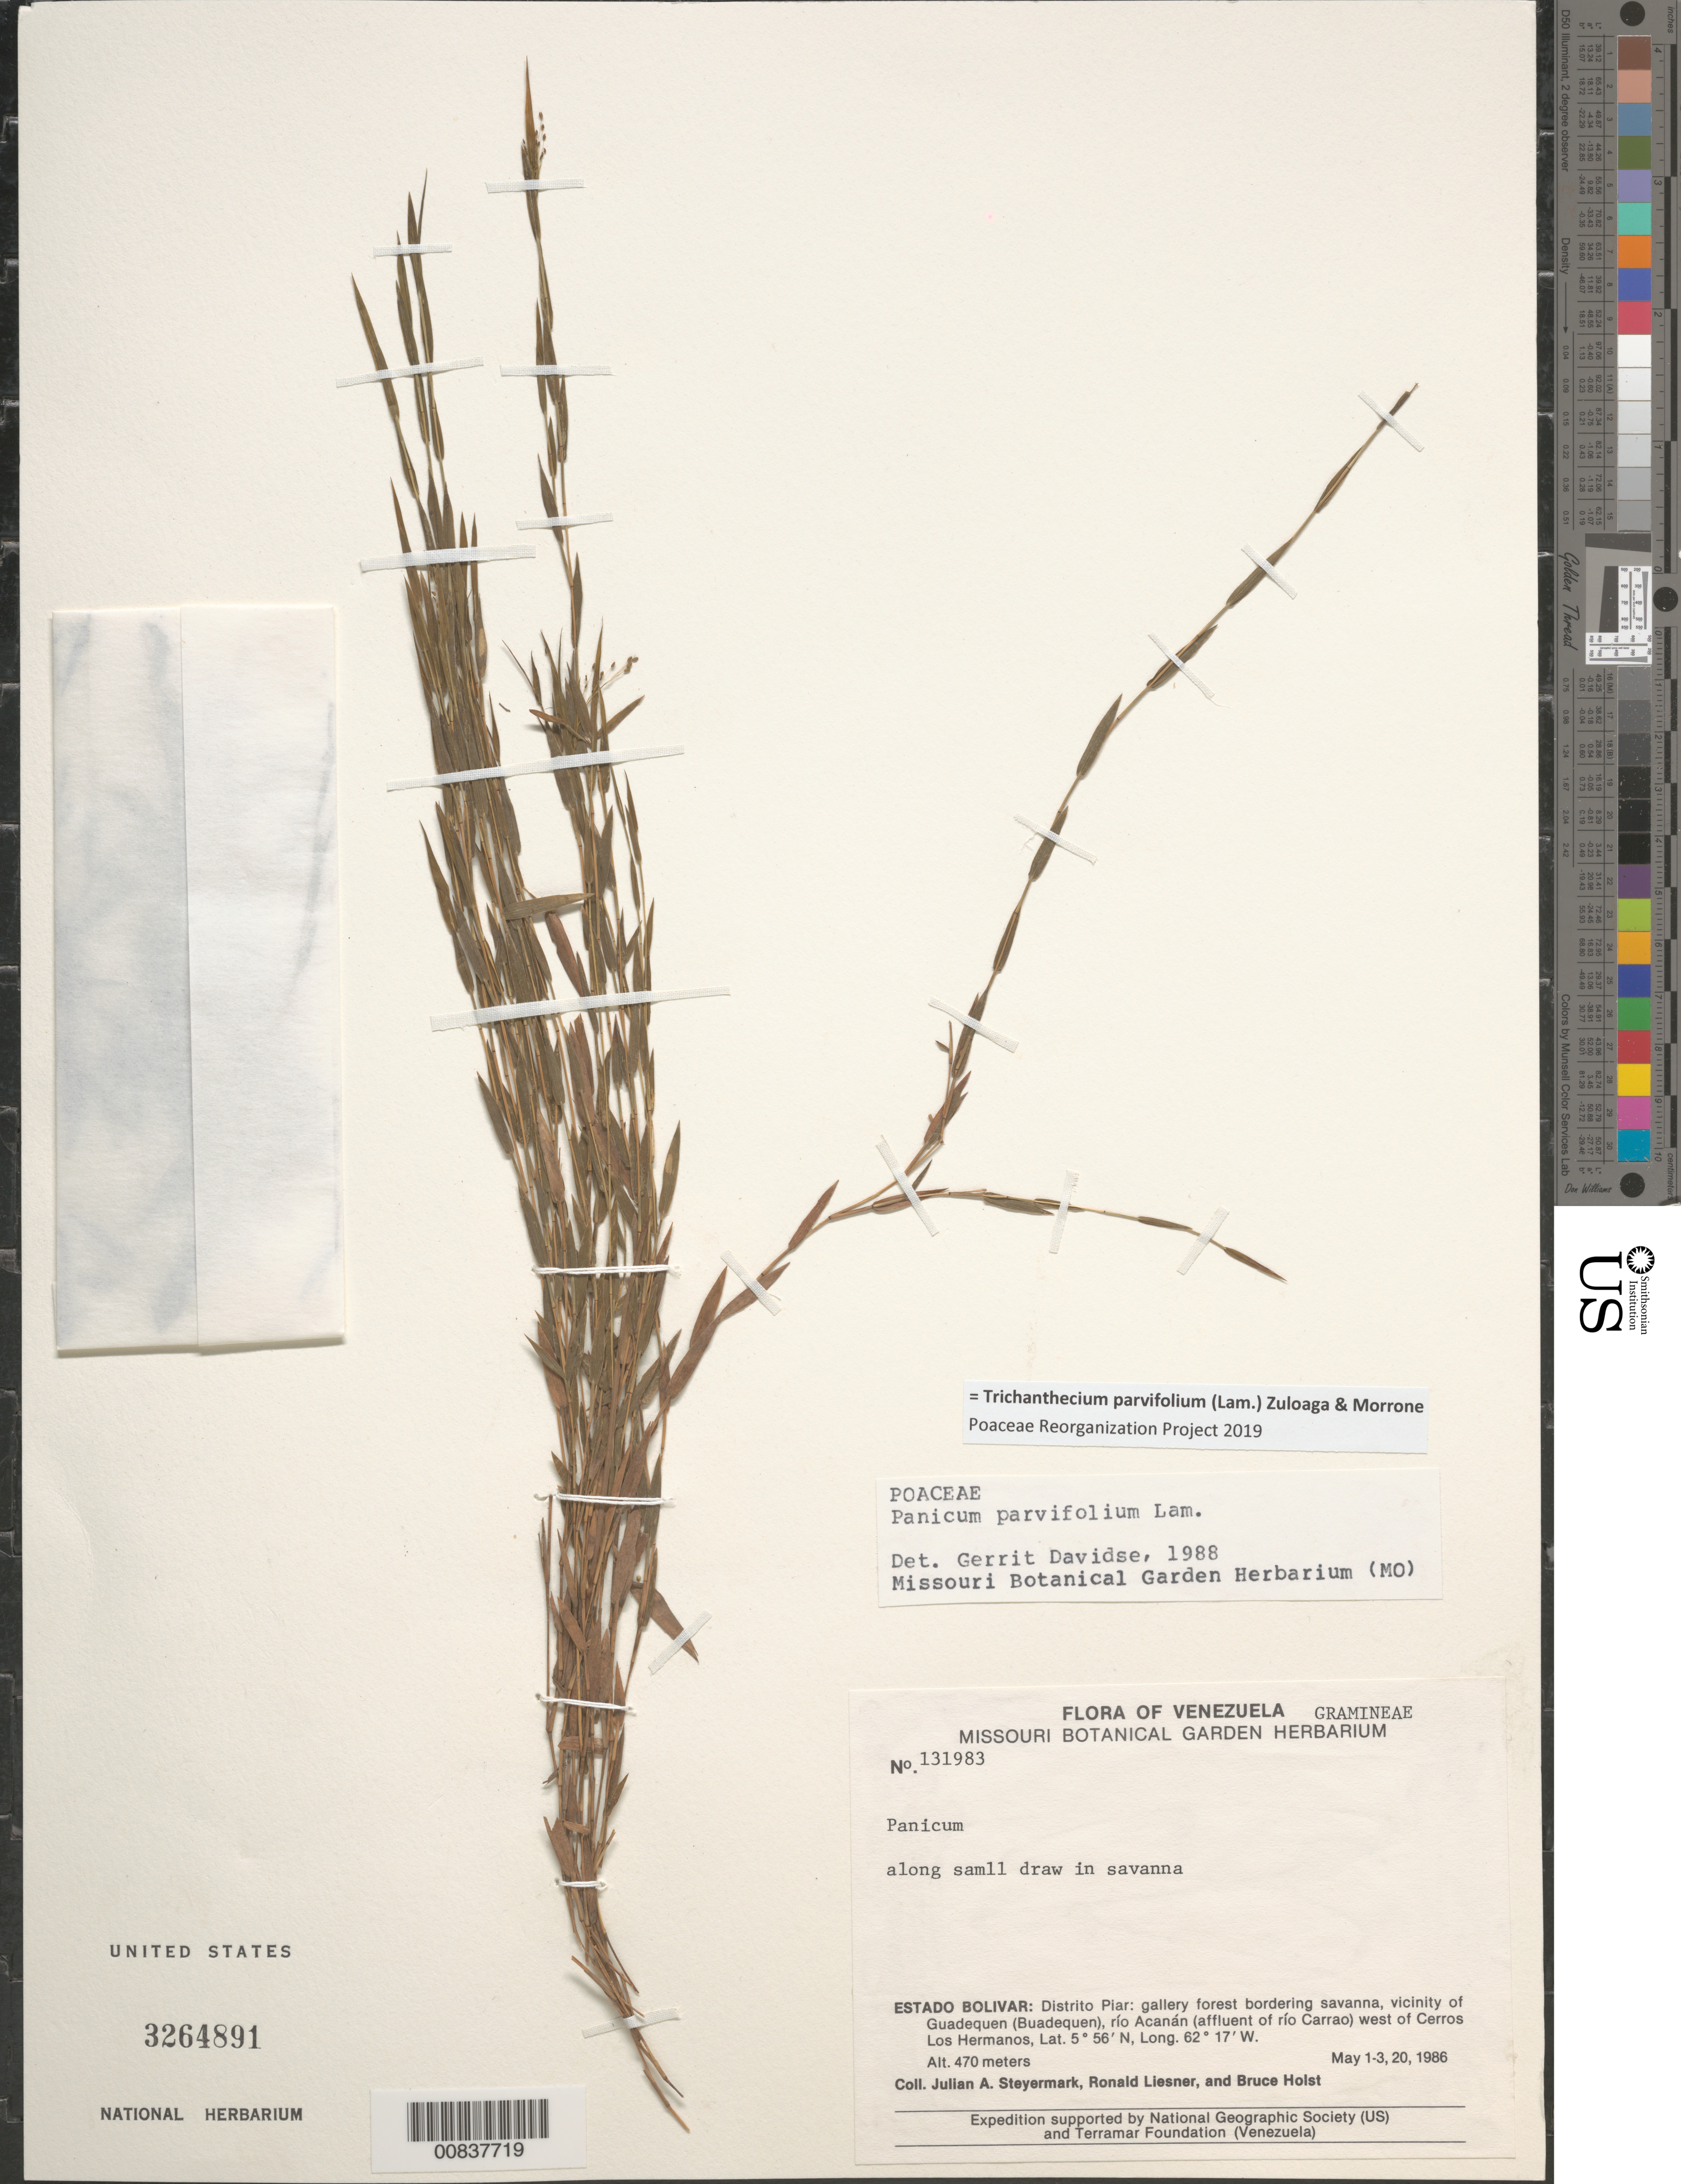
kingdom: Plantae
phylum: Tracheophyta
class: Liliopsida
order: Poales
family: Poaceae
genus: Trichanthecium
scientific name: Trichanthecium parvifolium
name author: (Lam.) Zuloaga & Morrone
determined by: Poaceae Reorganization Project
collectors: J. Steyermark, R. L. Liesner & B. Holst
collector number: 131983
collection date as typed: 1-3 May 1986 and 20-May-86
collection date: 1986-05-01,1986-05-20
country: Venezuela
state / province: Bolívar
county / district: Piar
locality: Quadequen (Buadequen) vic., río Acanan (affluent of río Carrao) west of Cerros Los Hermanos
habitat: Gallery forest bordering savanna, along small draw in savanna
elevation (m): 470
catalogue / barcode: US 3264891